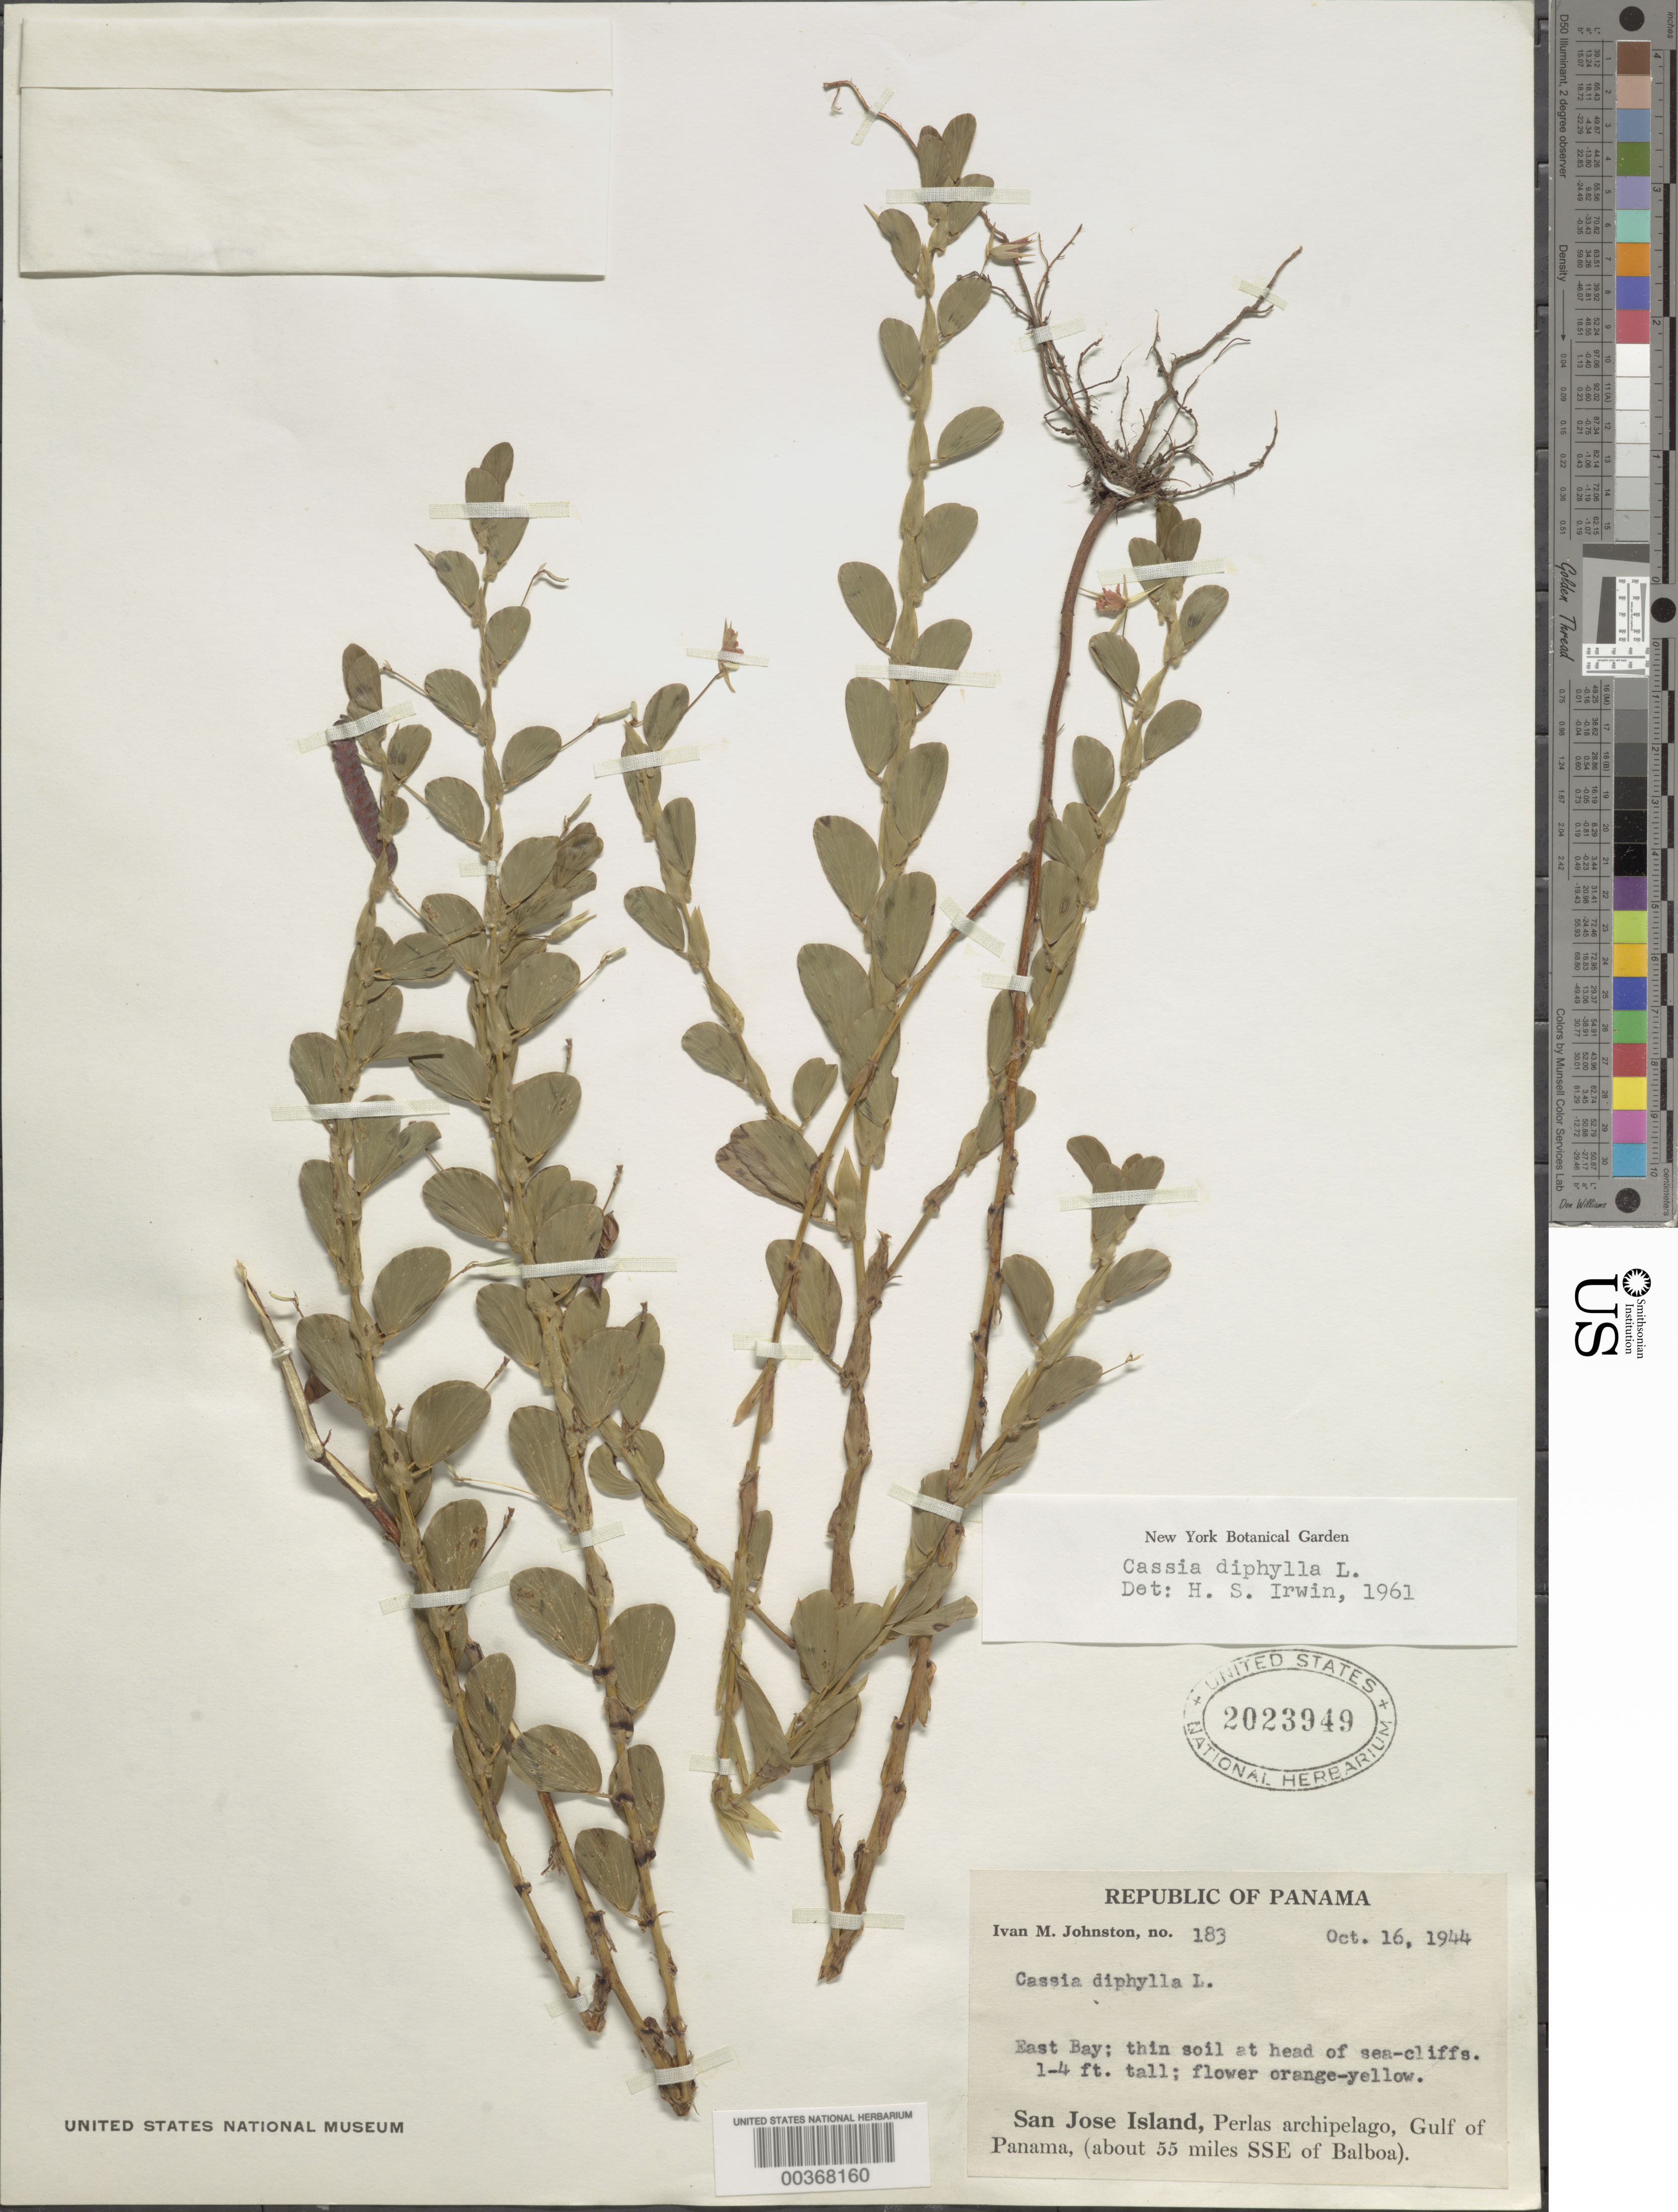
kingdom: Plantae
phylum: Tracheophyta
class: Magnoliopsida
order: Fabales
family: Fabaceae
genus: Chamaecrista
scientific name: Chamaecrista diphylla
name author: (L.) Greene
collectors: I.M. Johnston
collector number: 183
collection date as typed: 16 Oct 1944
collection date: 1944-10-16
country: Panama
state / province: Panamá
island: San José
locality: Gulf of Panama, about 55 mi SSE of Balboa; E Bay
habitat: Thin soil at head of sea cliffs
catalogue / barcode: US 2023949